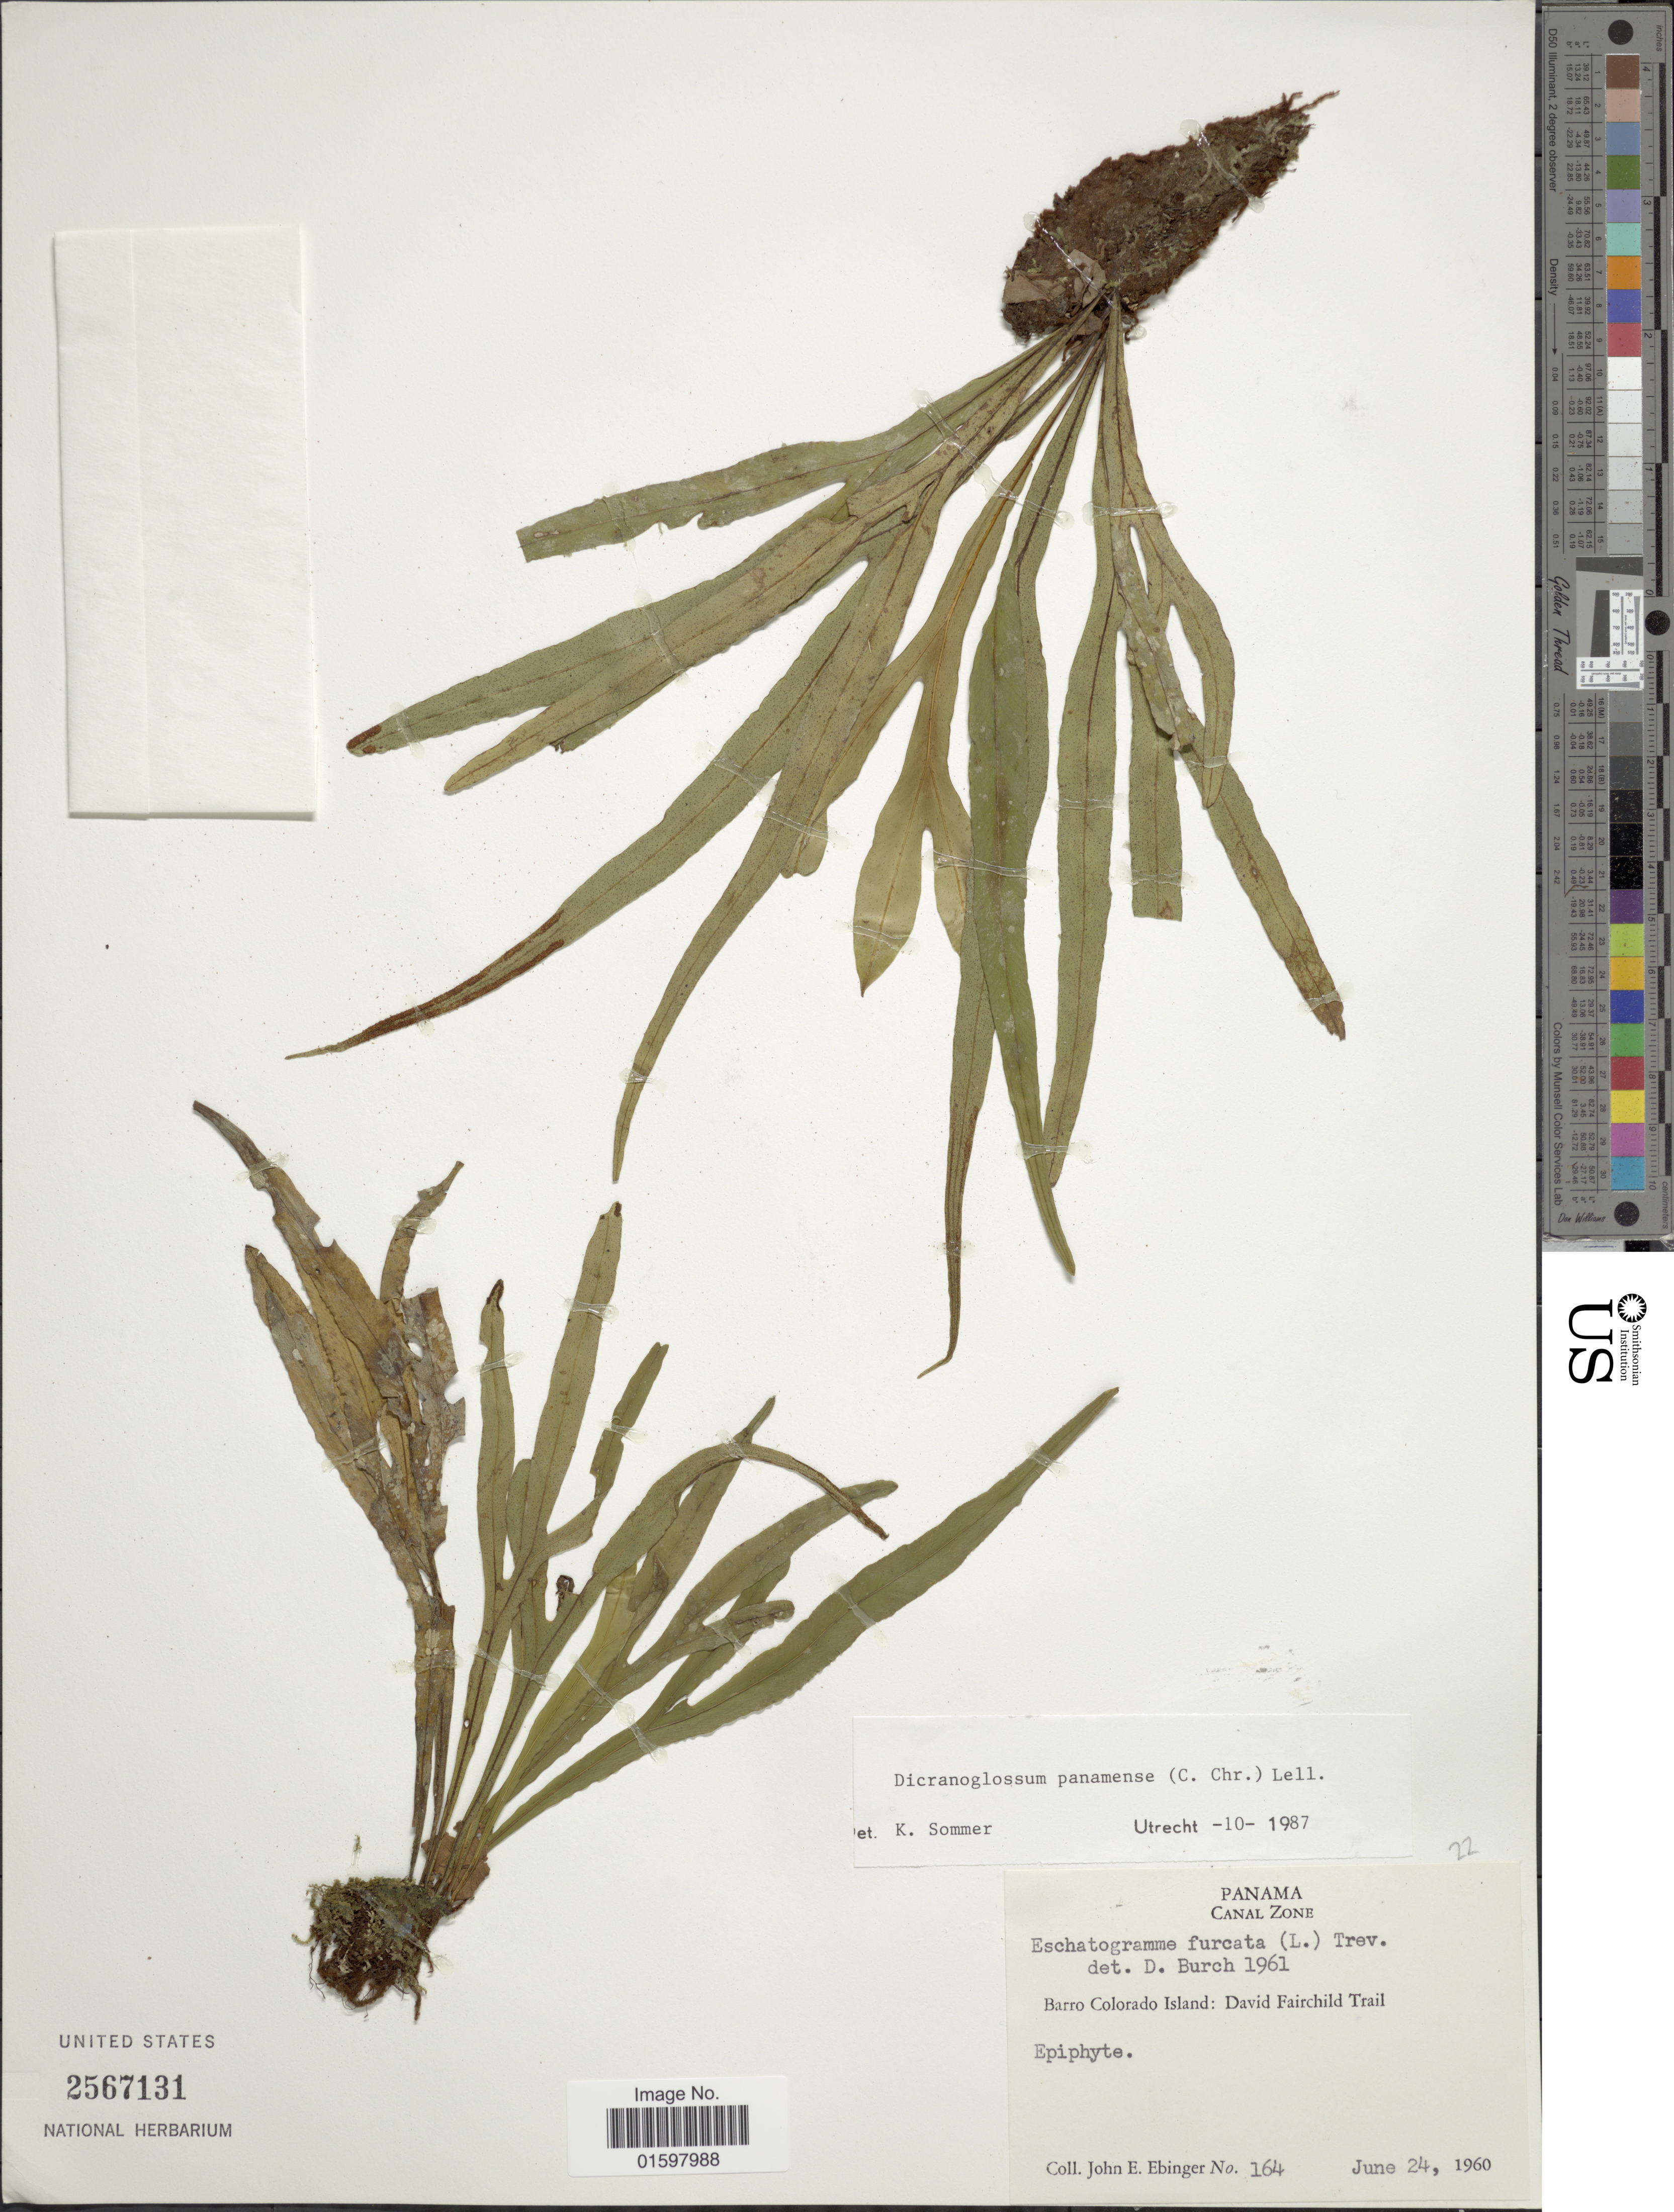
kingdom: Plantae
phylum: Tracheophyta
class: Polypodiopsida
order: Polypodiales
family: Polypodiaceae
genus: Pleopeltis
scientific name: Pleopeltis panamensis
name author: (Weath.) Pic. Serm.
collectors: J. Ebinger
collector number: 164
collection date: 1960-06-24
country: Panama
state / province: Panamá Oeste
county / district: Canal Zone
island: Barro Colorado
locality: Canal Zone, Barro Colorado Island: David Fairchild Trail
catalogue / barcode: US 2567131